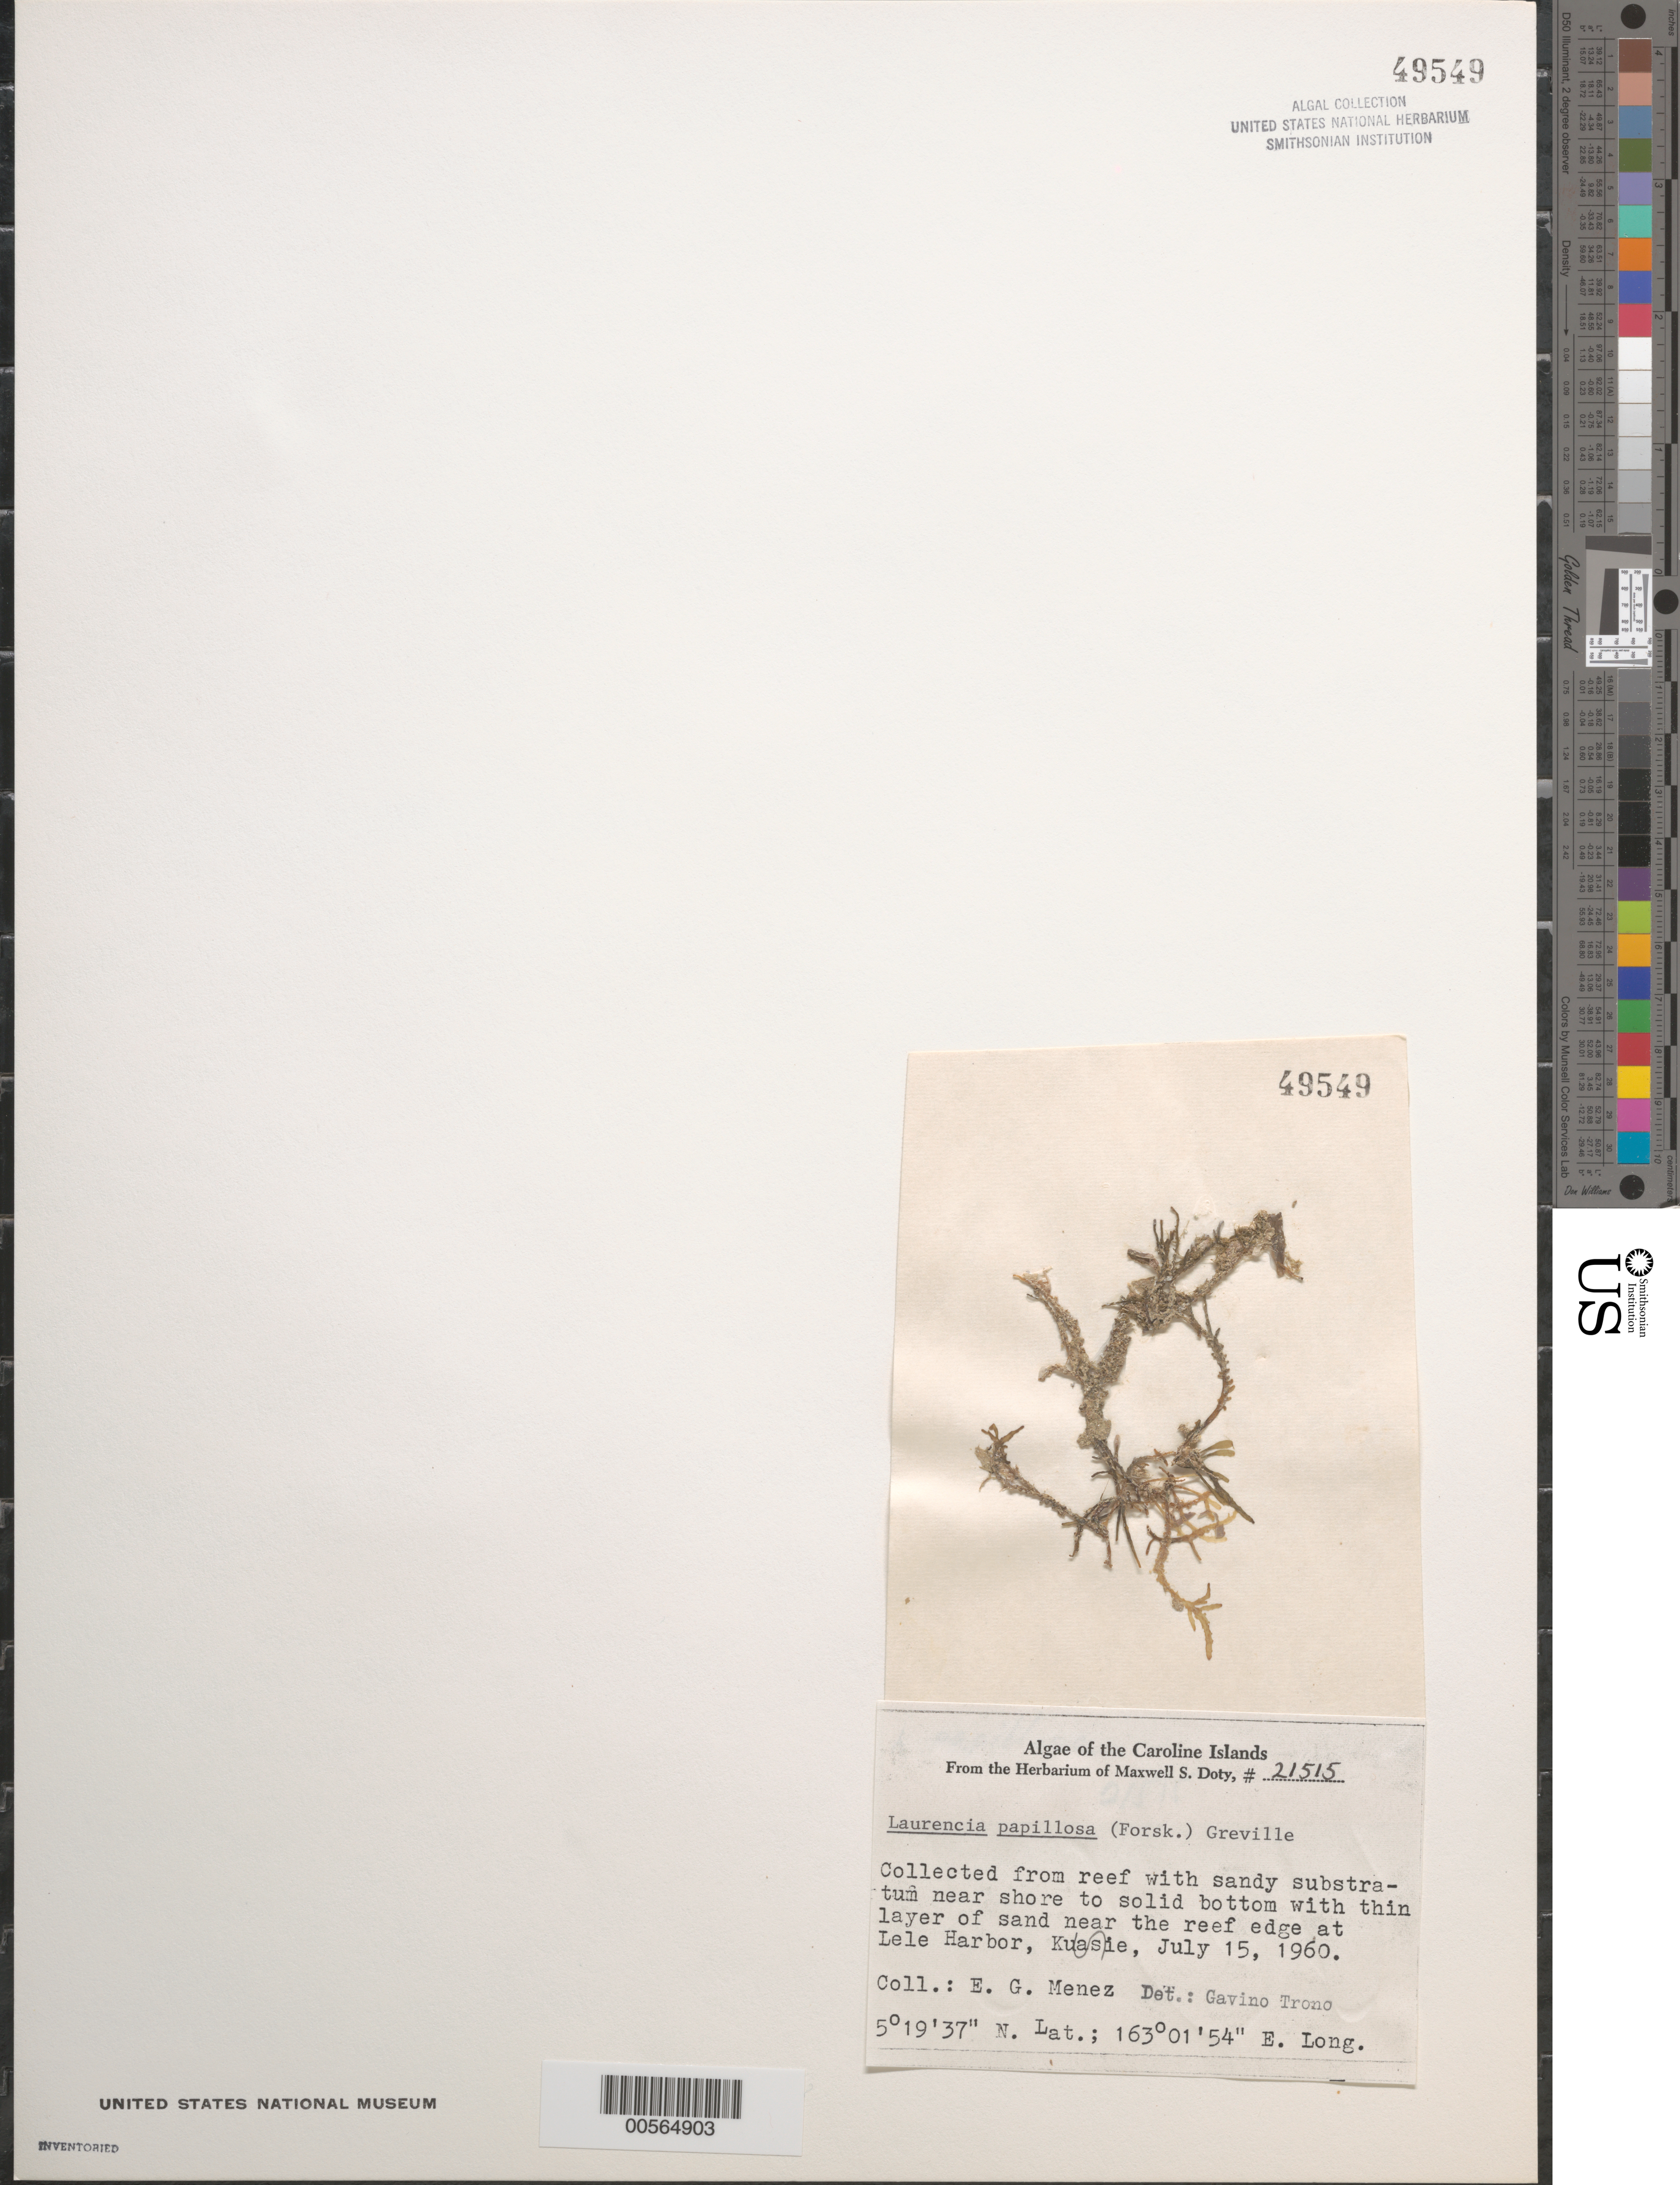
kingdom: Plantae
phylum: Rhodophyta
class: Florideophyceae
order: Ceramiales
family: Rhodomelaceae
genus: Palisada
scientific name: Palisada perforata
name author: (Bory) K.W. Nam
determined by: Algae name updating Project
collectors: Meñez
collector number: MSD 21515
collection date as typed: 15 Jul 1960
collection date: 1960-07-15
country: Micronesia, Federated States of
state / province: Kosrae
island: Kosrae [Kusaie]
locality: Lele Harbor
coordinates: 5 19' 37" N, 163 01' 54" E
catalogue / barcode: US 49549